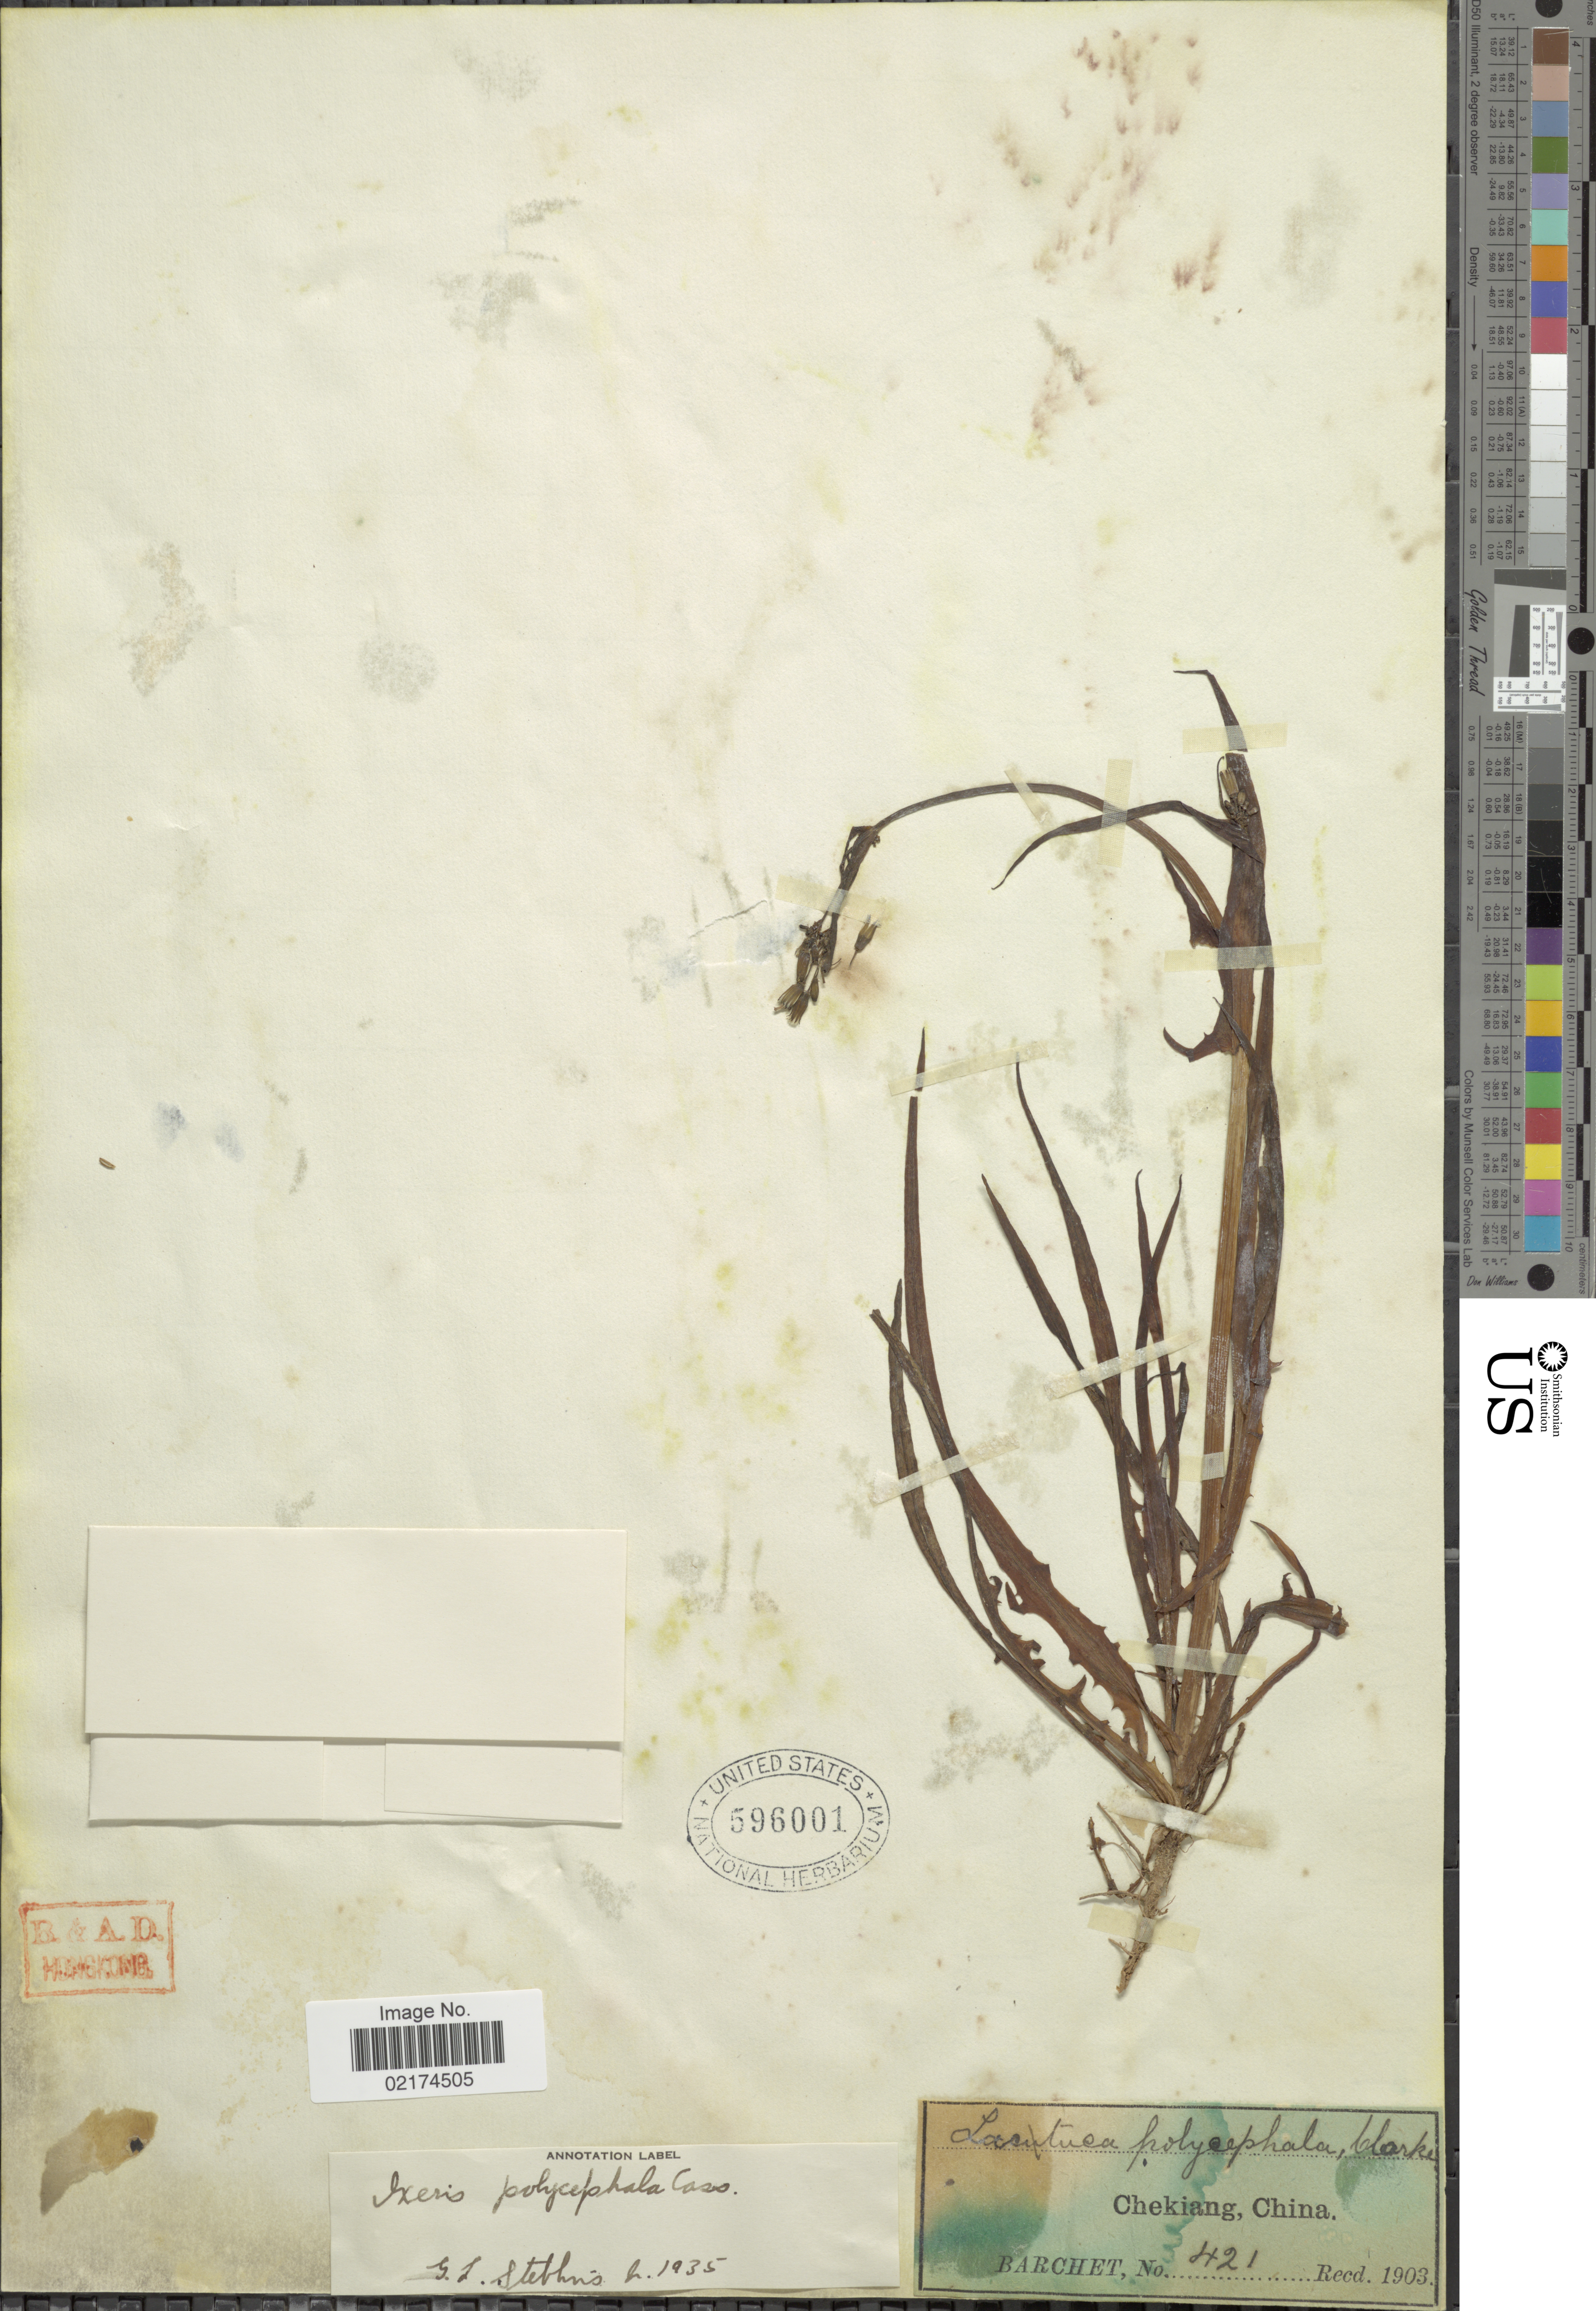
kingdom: Plantae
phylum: Tracheophyta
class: Magnoliopsida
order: Asterales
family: Asteraceae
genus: Ixeris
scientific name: Ixeris polycephala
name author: Cass. ex DC.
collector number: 421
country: China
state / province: Zhejiang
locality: Chekiang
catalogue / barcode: US 596001